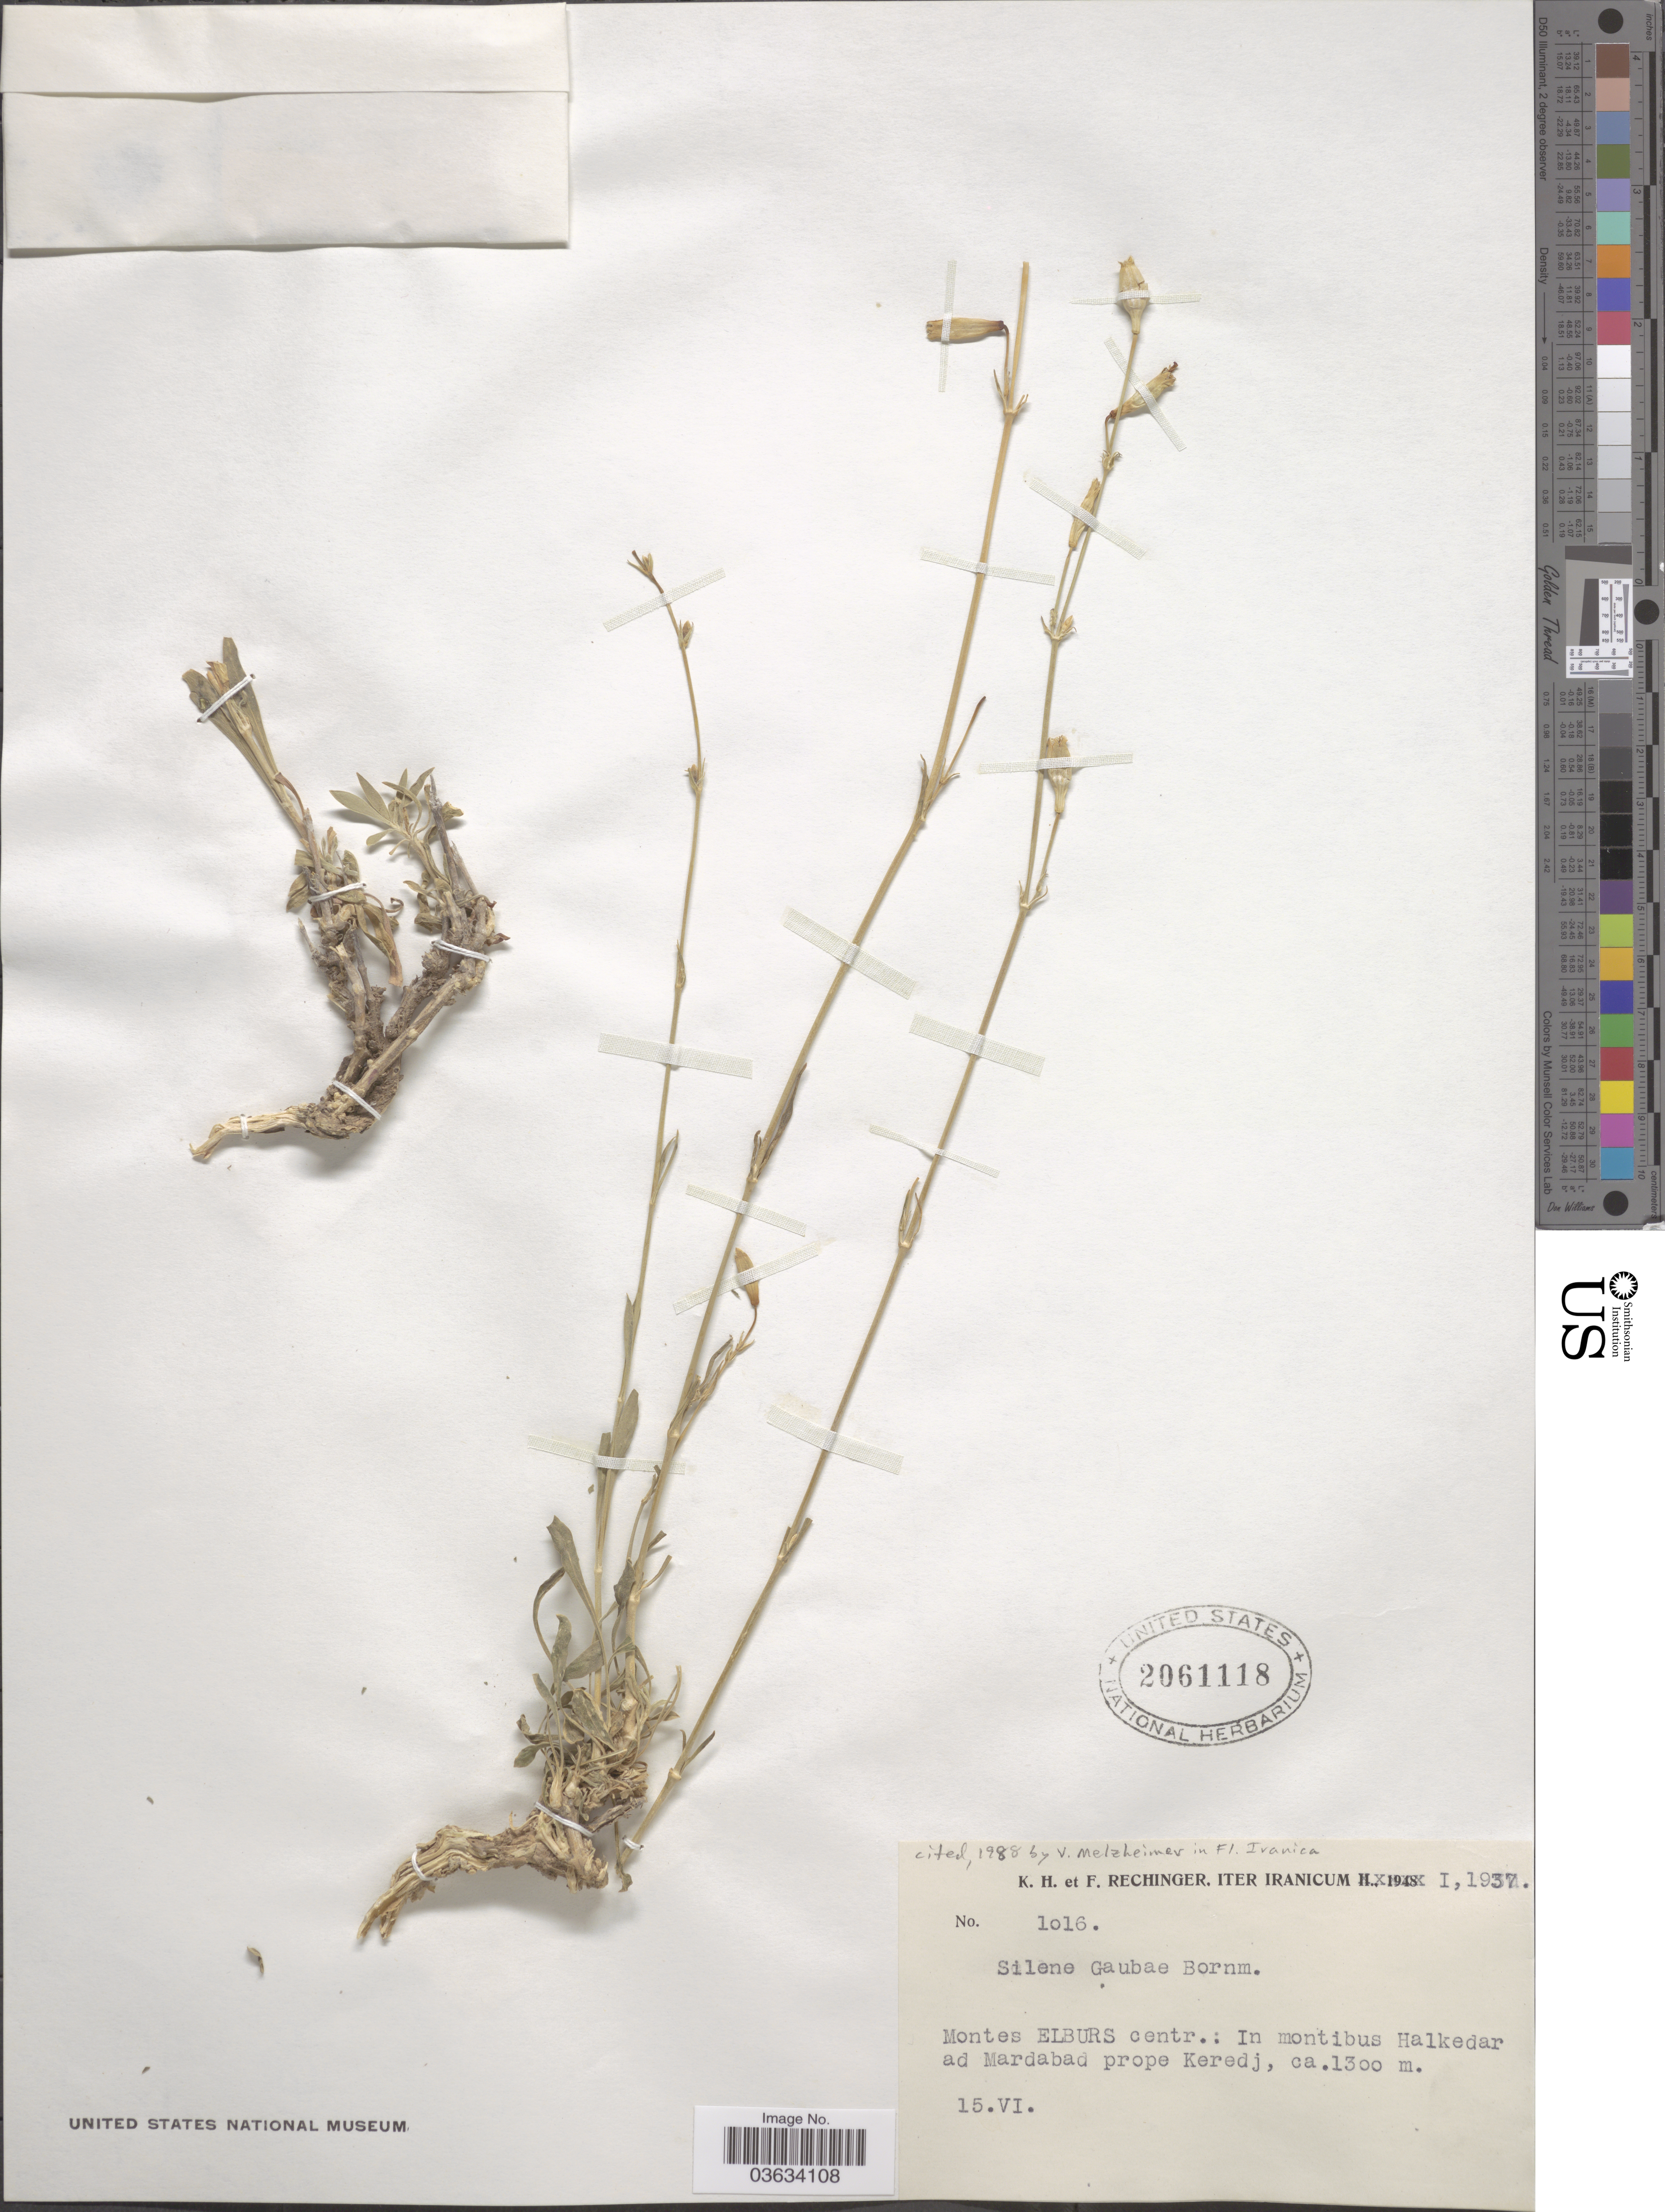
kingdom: Plantae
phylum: Tracheophyta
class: Magnoliopsida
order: Caryophyllales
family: Caryophyllaceae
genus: Silene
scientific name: Silene gaubae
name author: Bornm. & Gauba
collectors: K. H. Rechinger & F. Rechinger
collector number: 1016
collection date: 1937-06-15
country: Iran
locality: Montes Elburs centr.: In montibus Halkedar ad Mardabad prope Keredj.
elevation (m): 1300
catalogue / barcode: US 2061118